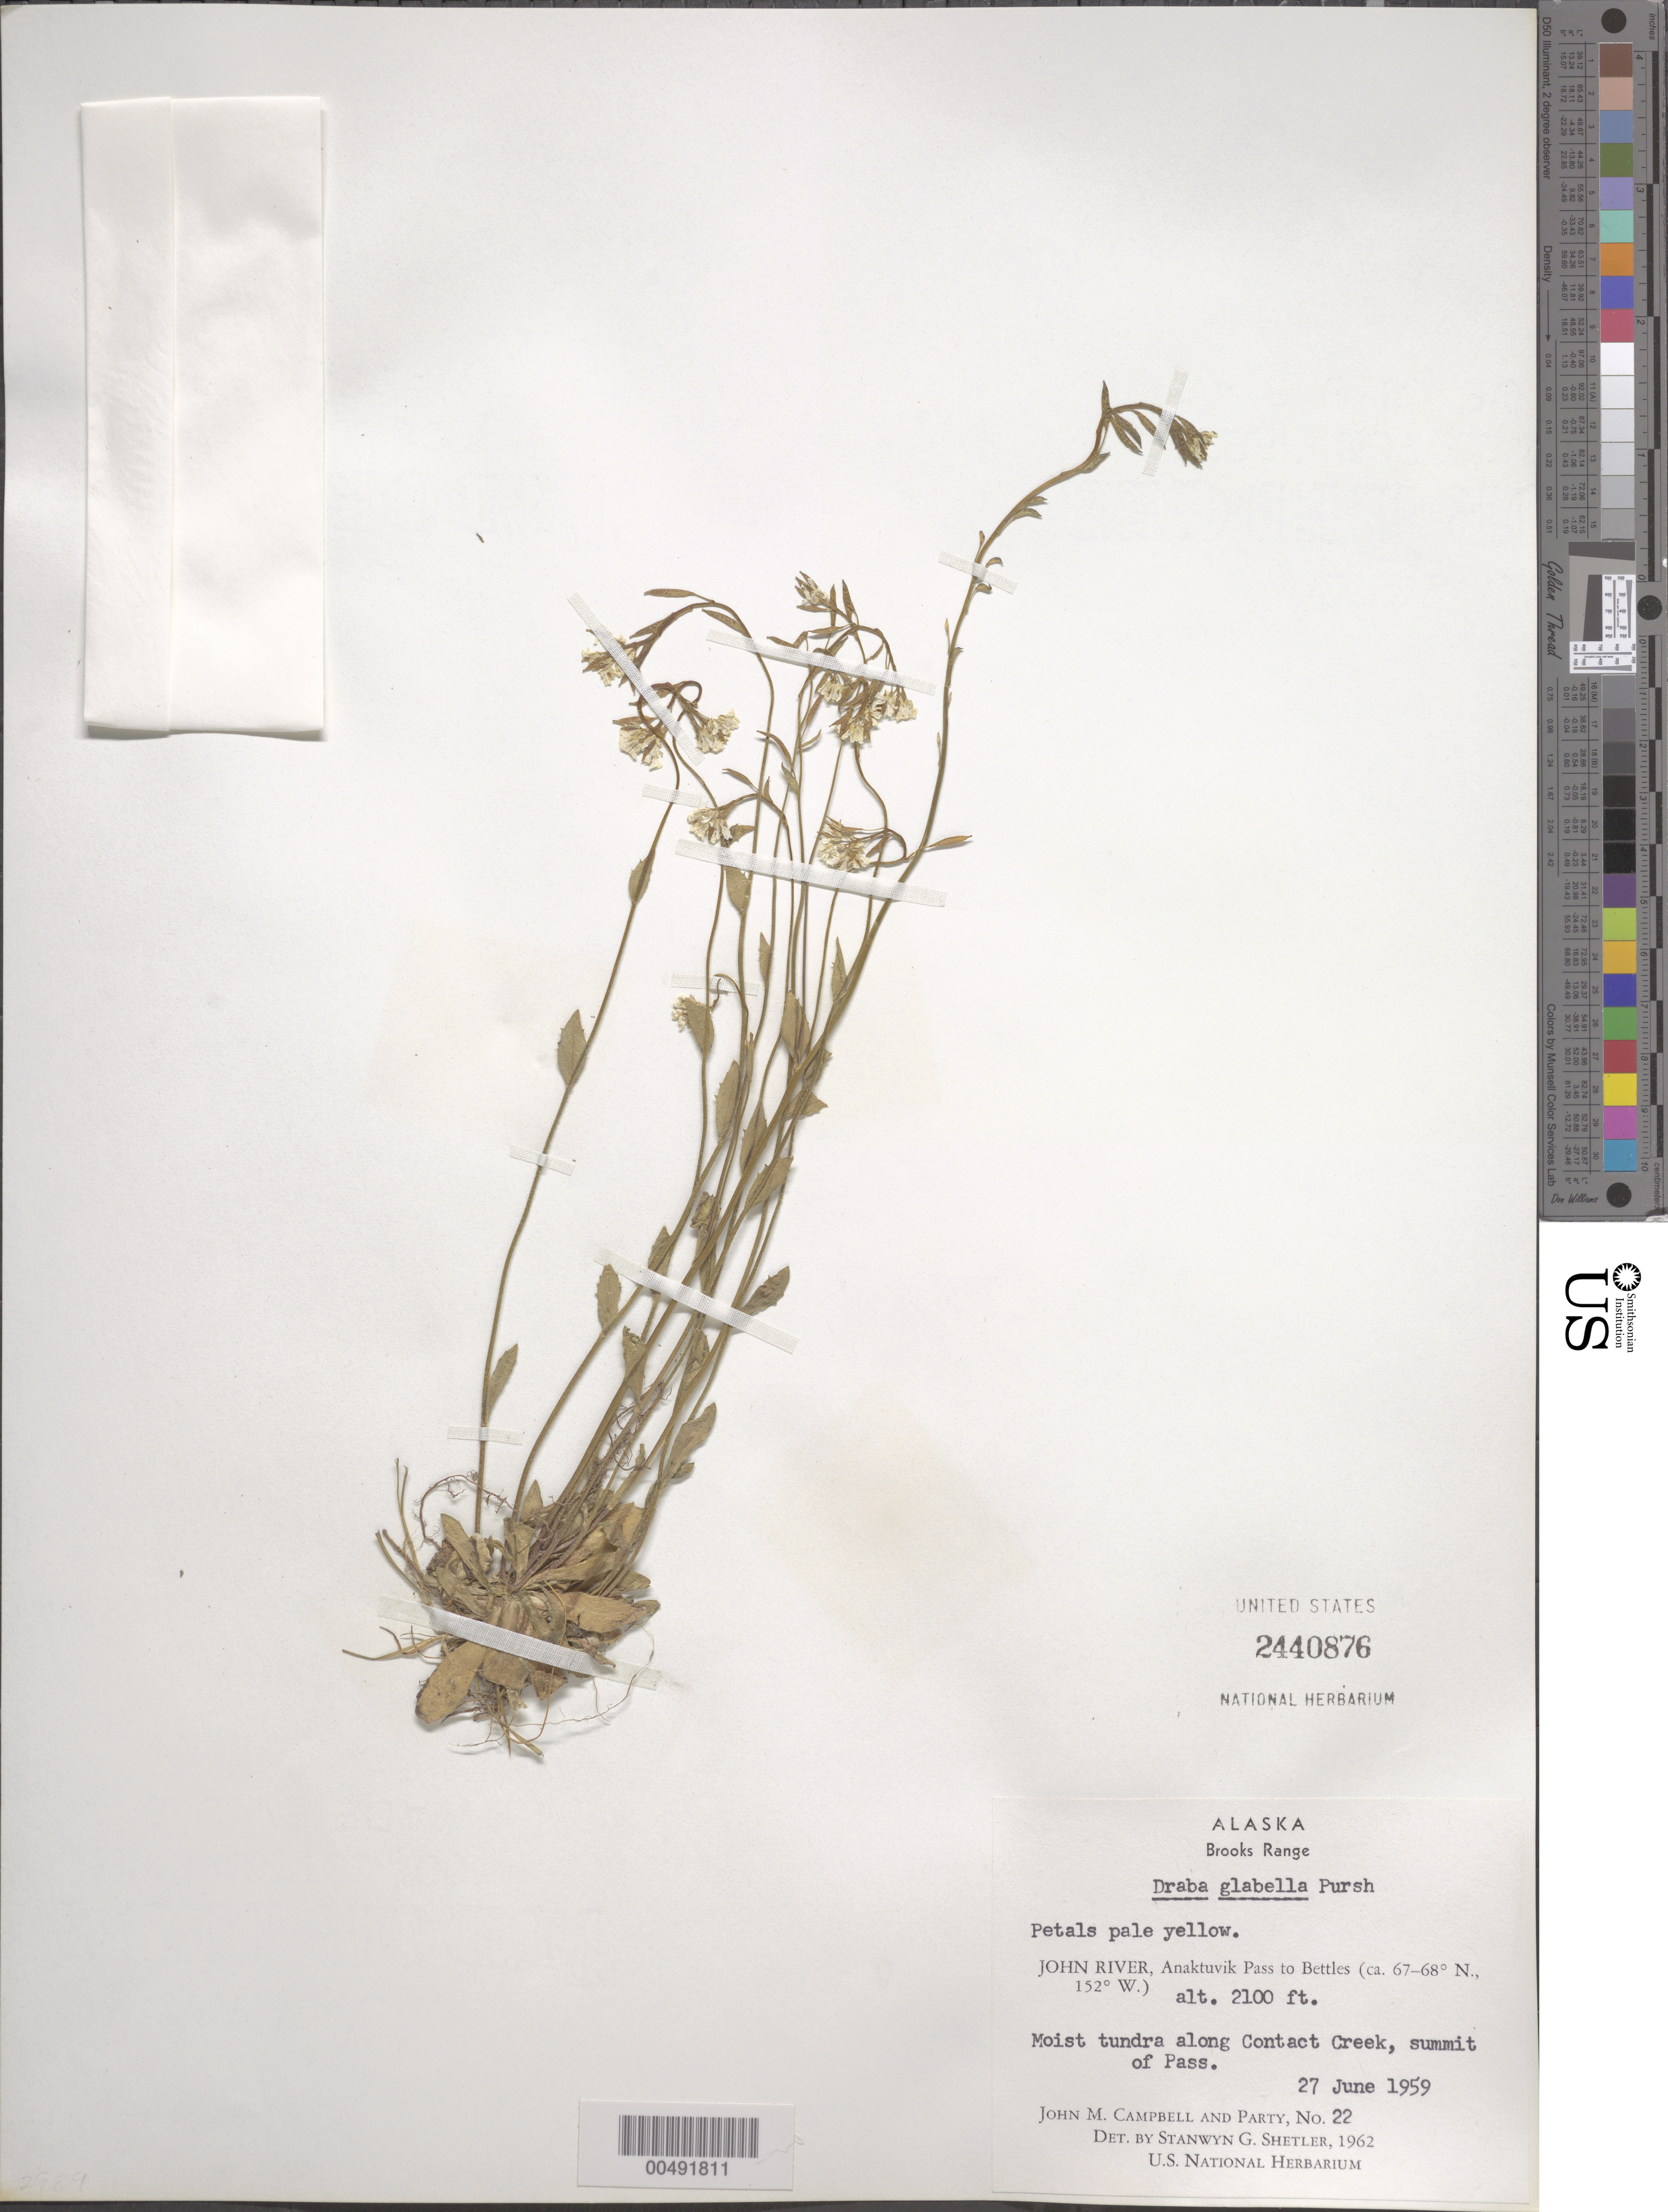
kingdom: Plantae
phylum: Tracheophyta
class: Magnoliopsida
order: Brassicales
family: Brassicaceae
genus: Draba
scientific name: Draba glabella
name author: Pursh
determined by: Shetler, Stanwyn G., (US), NMNH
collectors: J. M. Campbell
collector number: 22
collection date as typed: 27 Jun 1959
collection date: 1959-06-27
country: United States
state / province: Alaska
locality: Brooks Range, John River, summit of Anaktuvuk Pass, along Contact Creek (lat/long recorded as: lat=::: long=152:0:0:W)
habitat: moist tundra along Creek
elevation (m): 640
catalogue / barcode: US 2440876